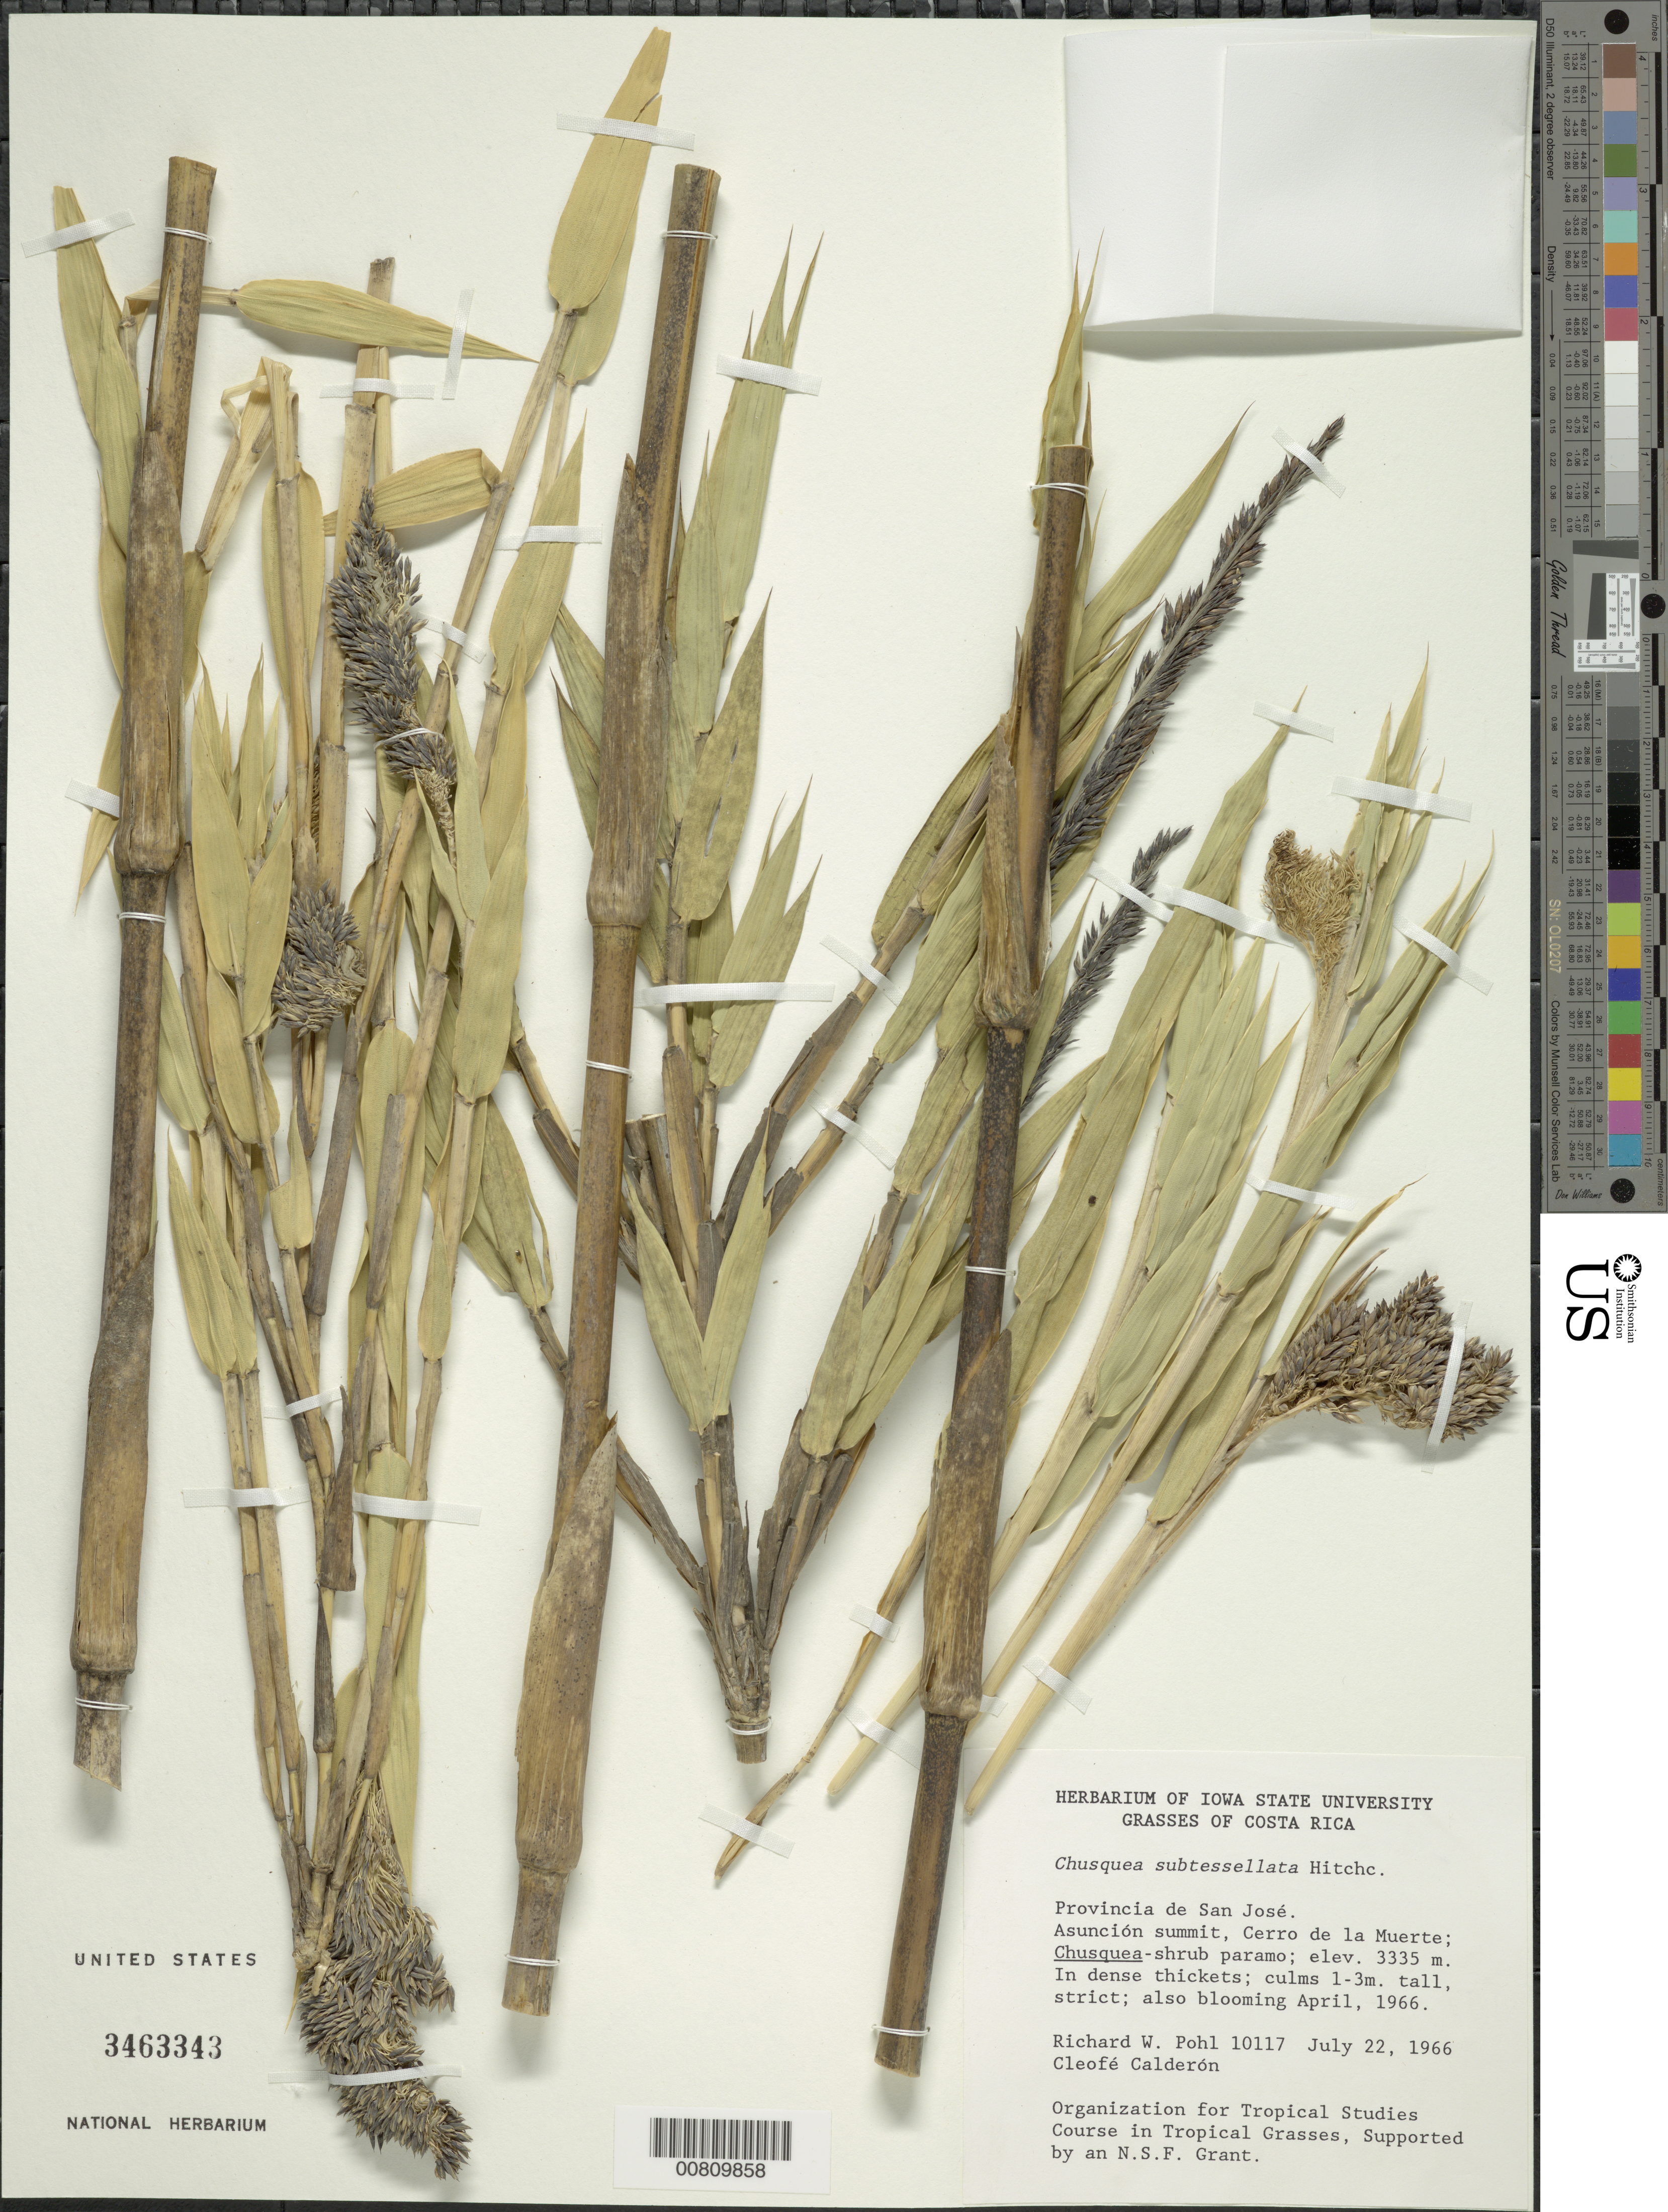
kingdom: Plantae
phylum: Tracheophyta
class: Liliopsida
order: Poales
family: Poaceae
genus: Chusquea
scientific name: Chusquea subtessellata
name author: Hitchc.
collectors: R. W. Pohl & C. E. Calderón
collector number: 10117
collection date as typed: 22 Jul 1966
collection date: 1966-07-22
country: Costa Rica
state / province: Cartago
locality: Asuncion, Cerro de La Muerte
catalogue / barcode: US 3463343